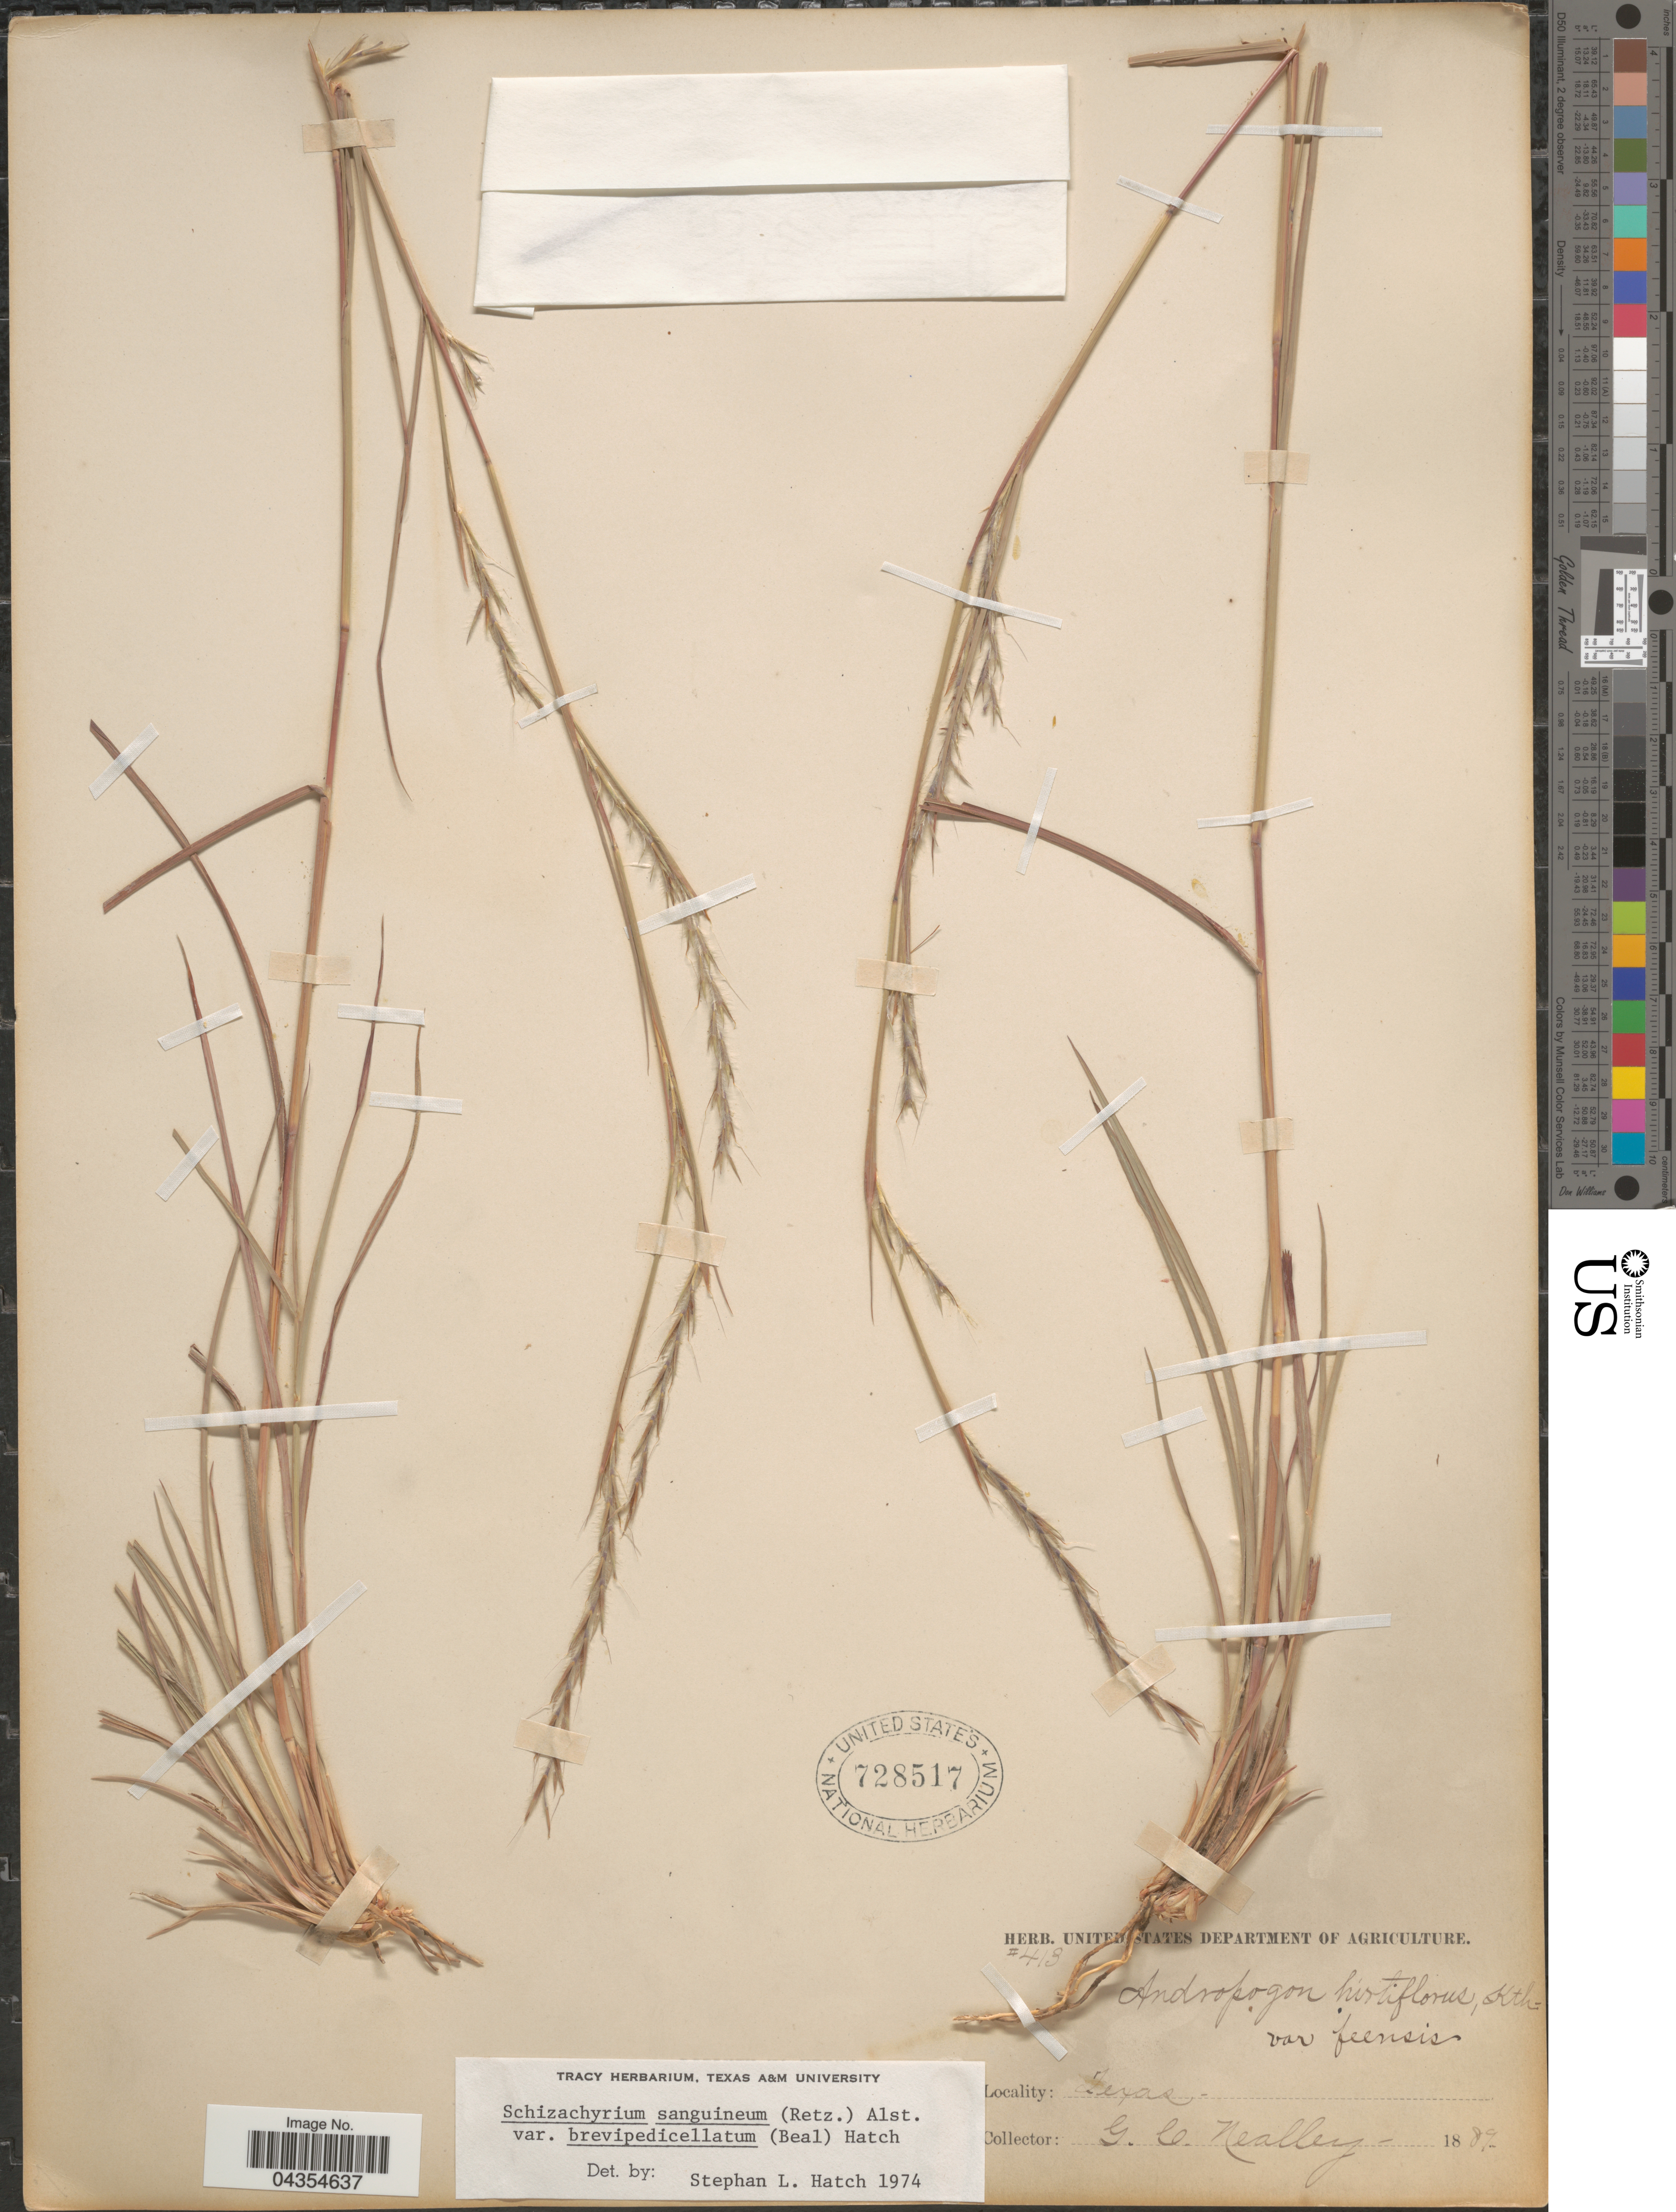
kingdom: Plantae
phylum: Tracheophyta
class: Liliopsida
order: Poales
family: Poaceae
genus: Schizachyrium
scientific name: Schizachyrium sanguineum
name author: (Retz.) Alston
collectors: G. C. Nealley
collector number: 413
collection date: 1889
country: United States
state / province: Texas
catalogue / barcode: US 728517